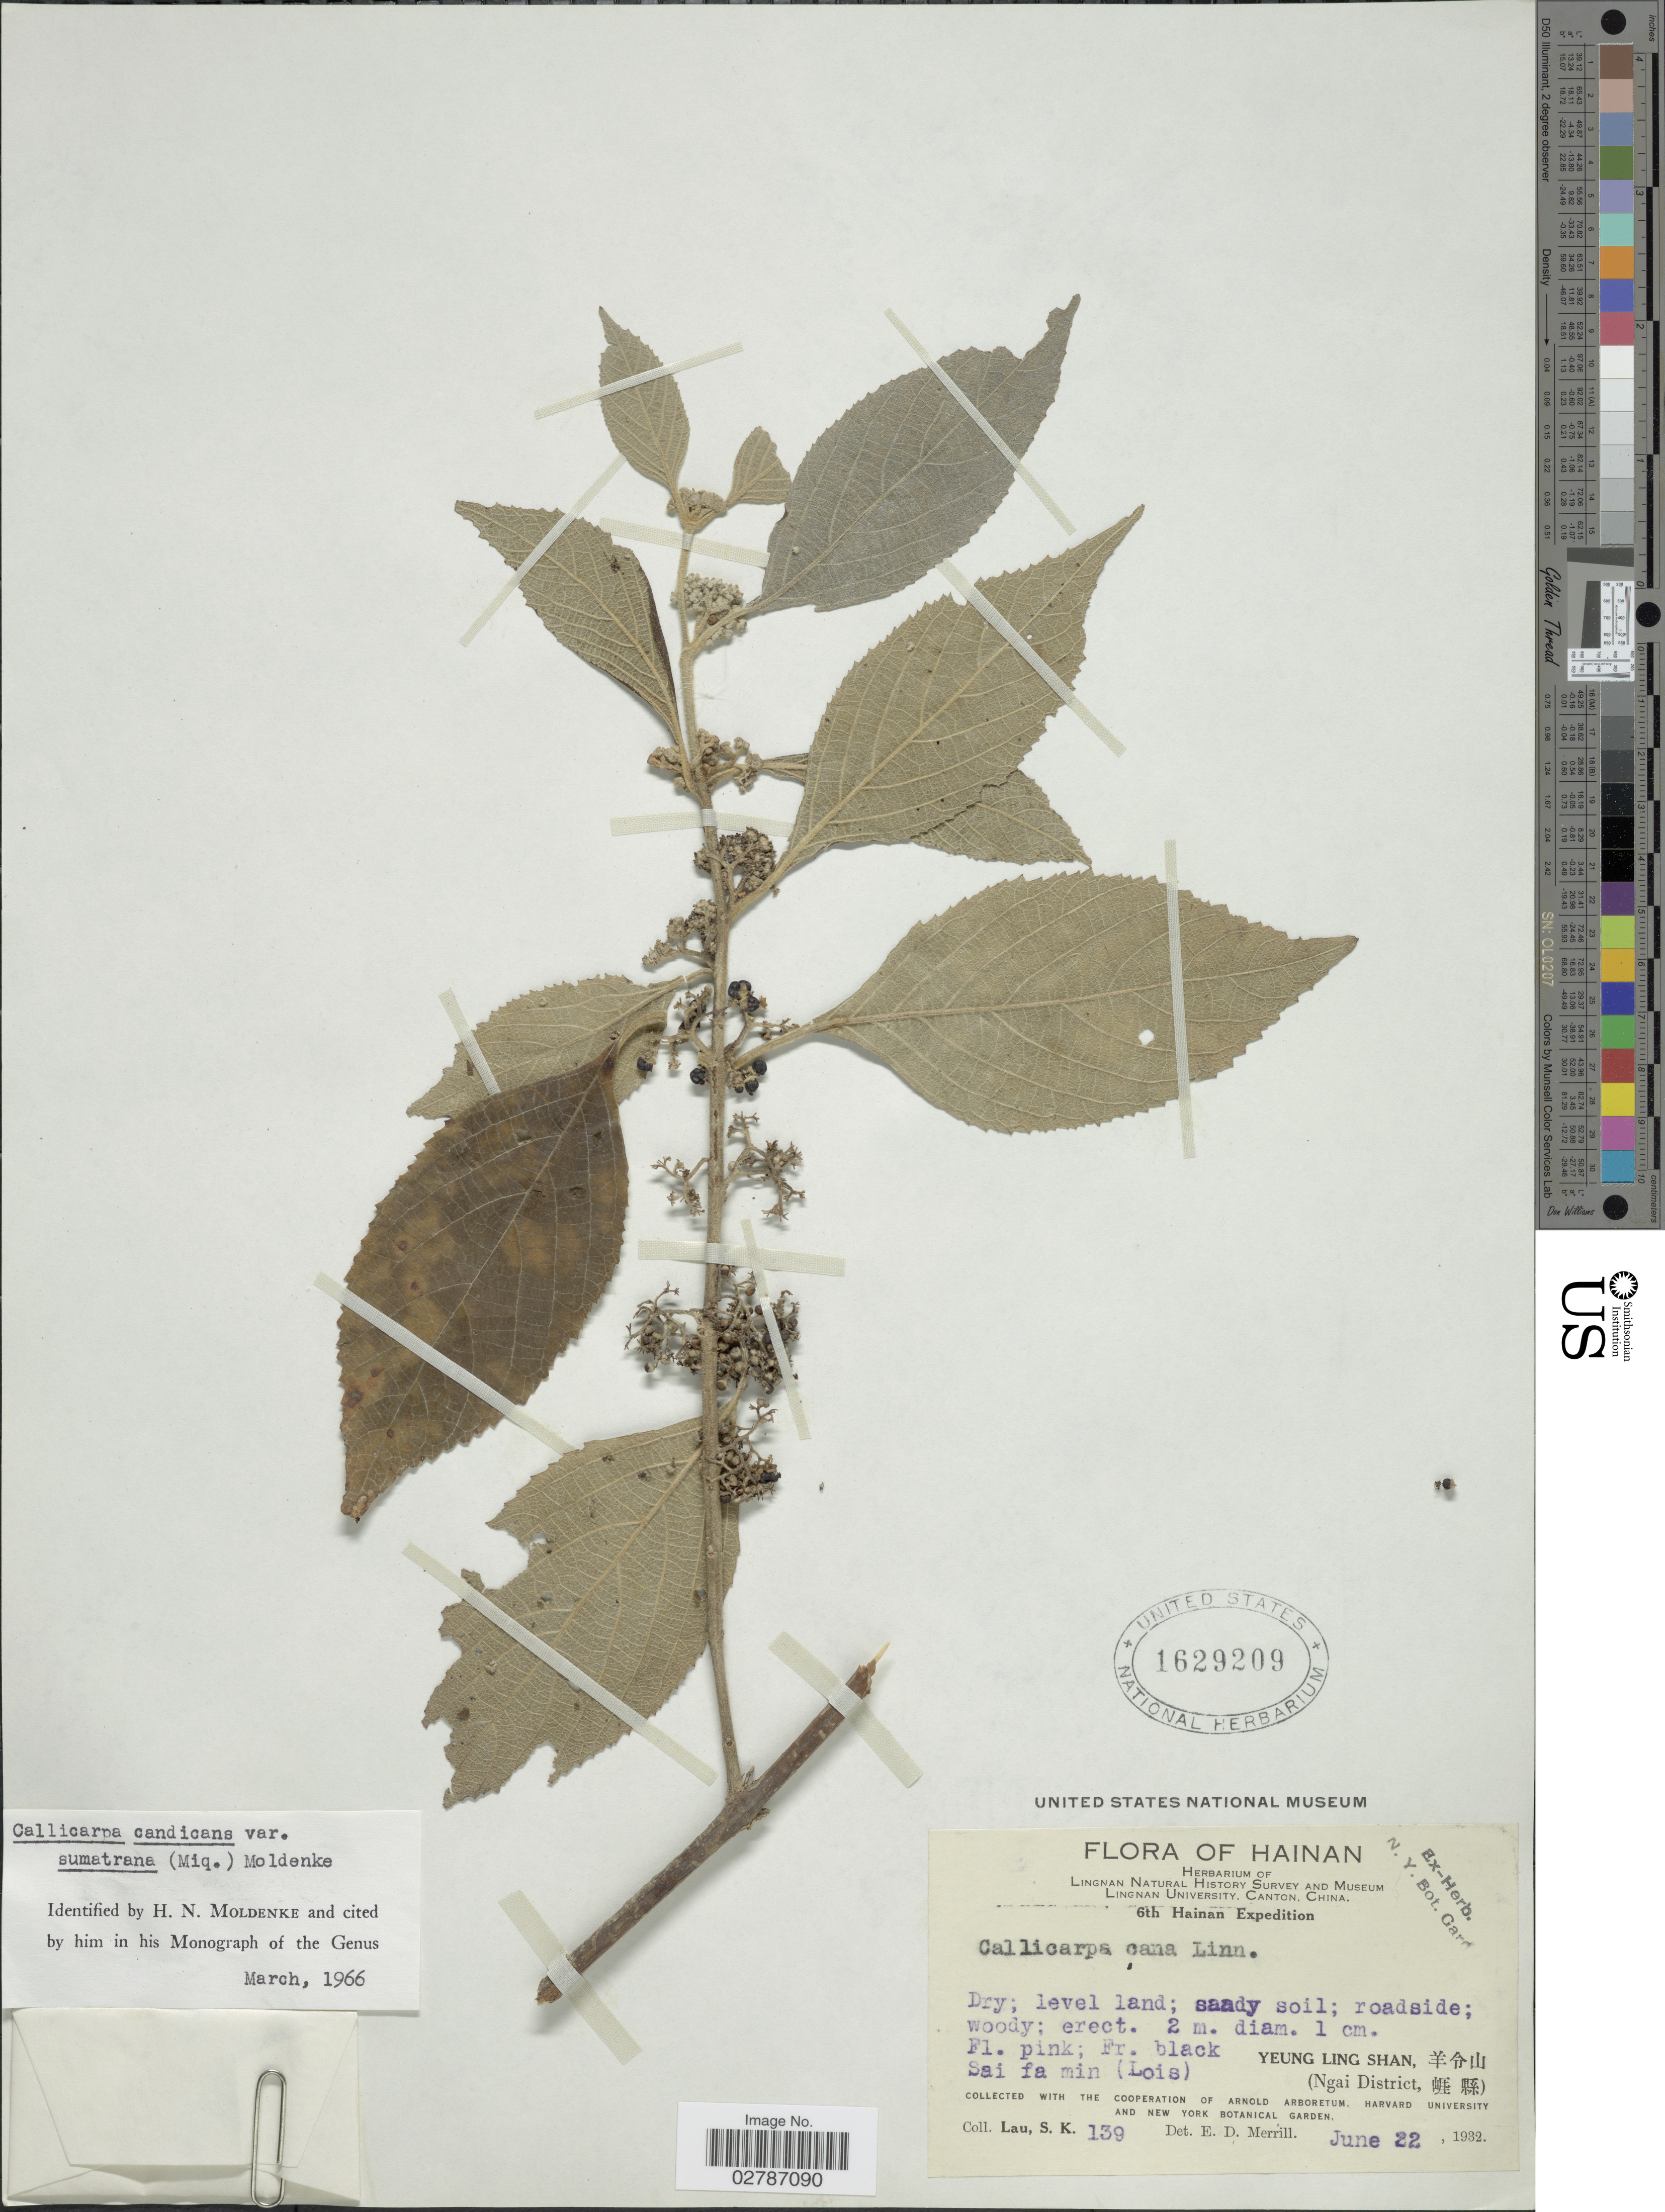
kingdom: Plantae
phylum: Tracheophyta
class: Magnoliopsida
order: Lamiales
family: Lamiaceae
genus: Callicarpa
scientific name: Callicarpa candicans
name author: (Burm. f.) Hochr.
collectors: S. K. Lau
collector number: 139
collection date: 1932-06-22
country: China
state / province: Hainan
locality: Yeung Ling Shan (Ngai District).Sai fa min (Lois).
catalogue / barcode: US 1629209